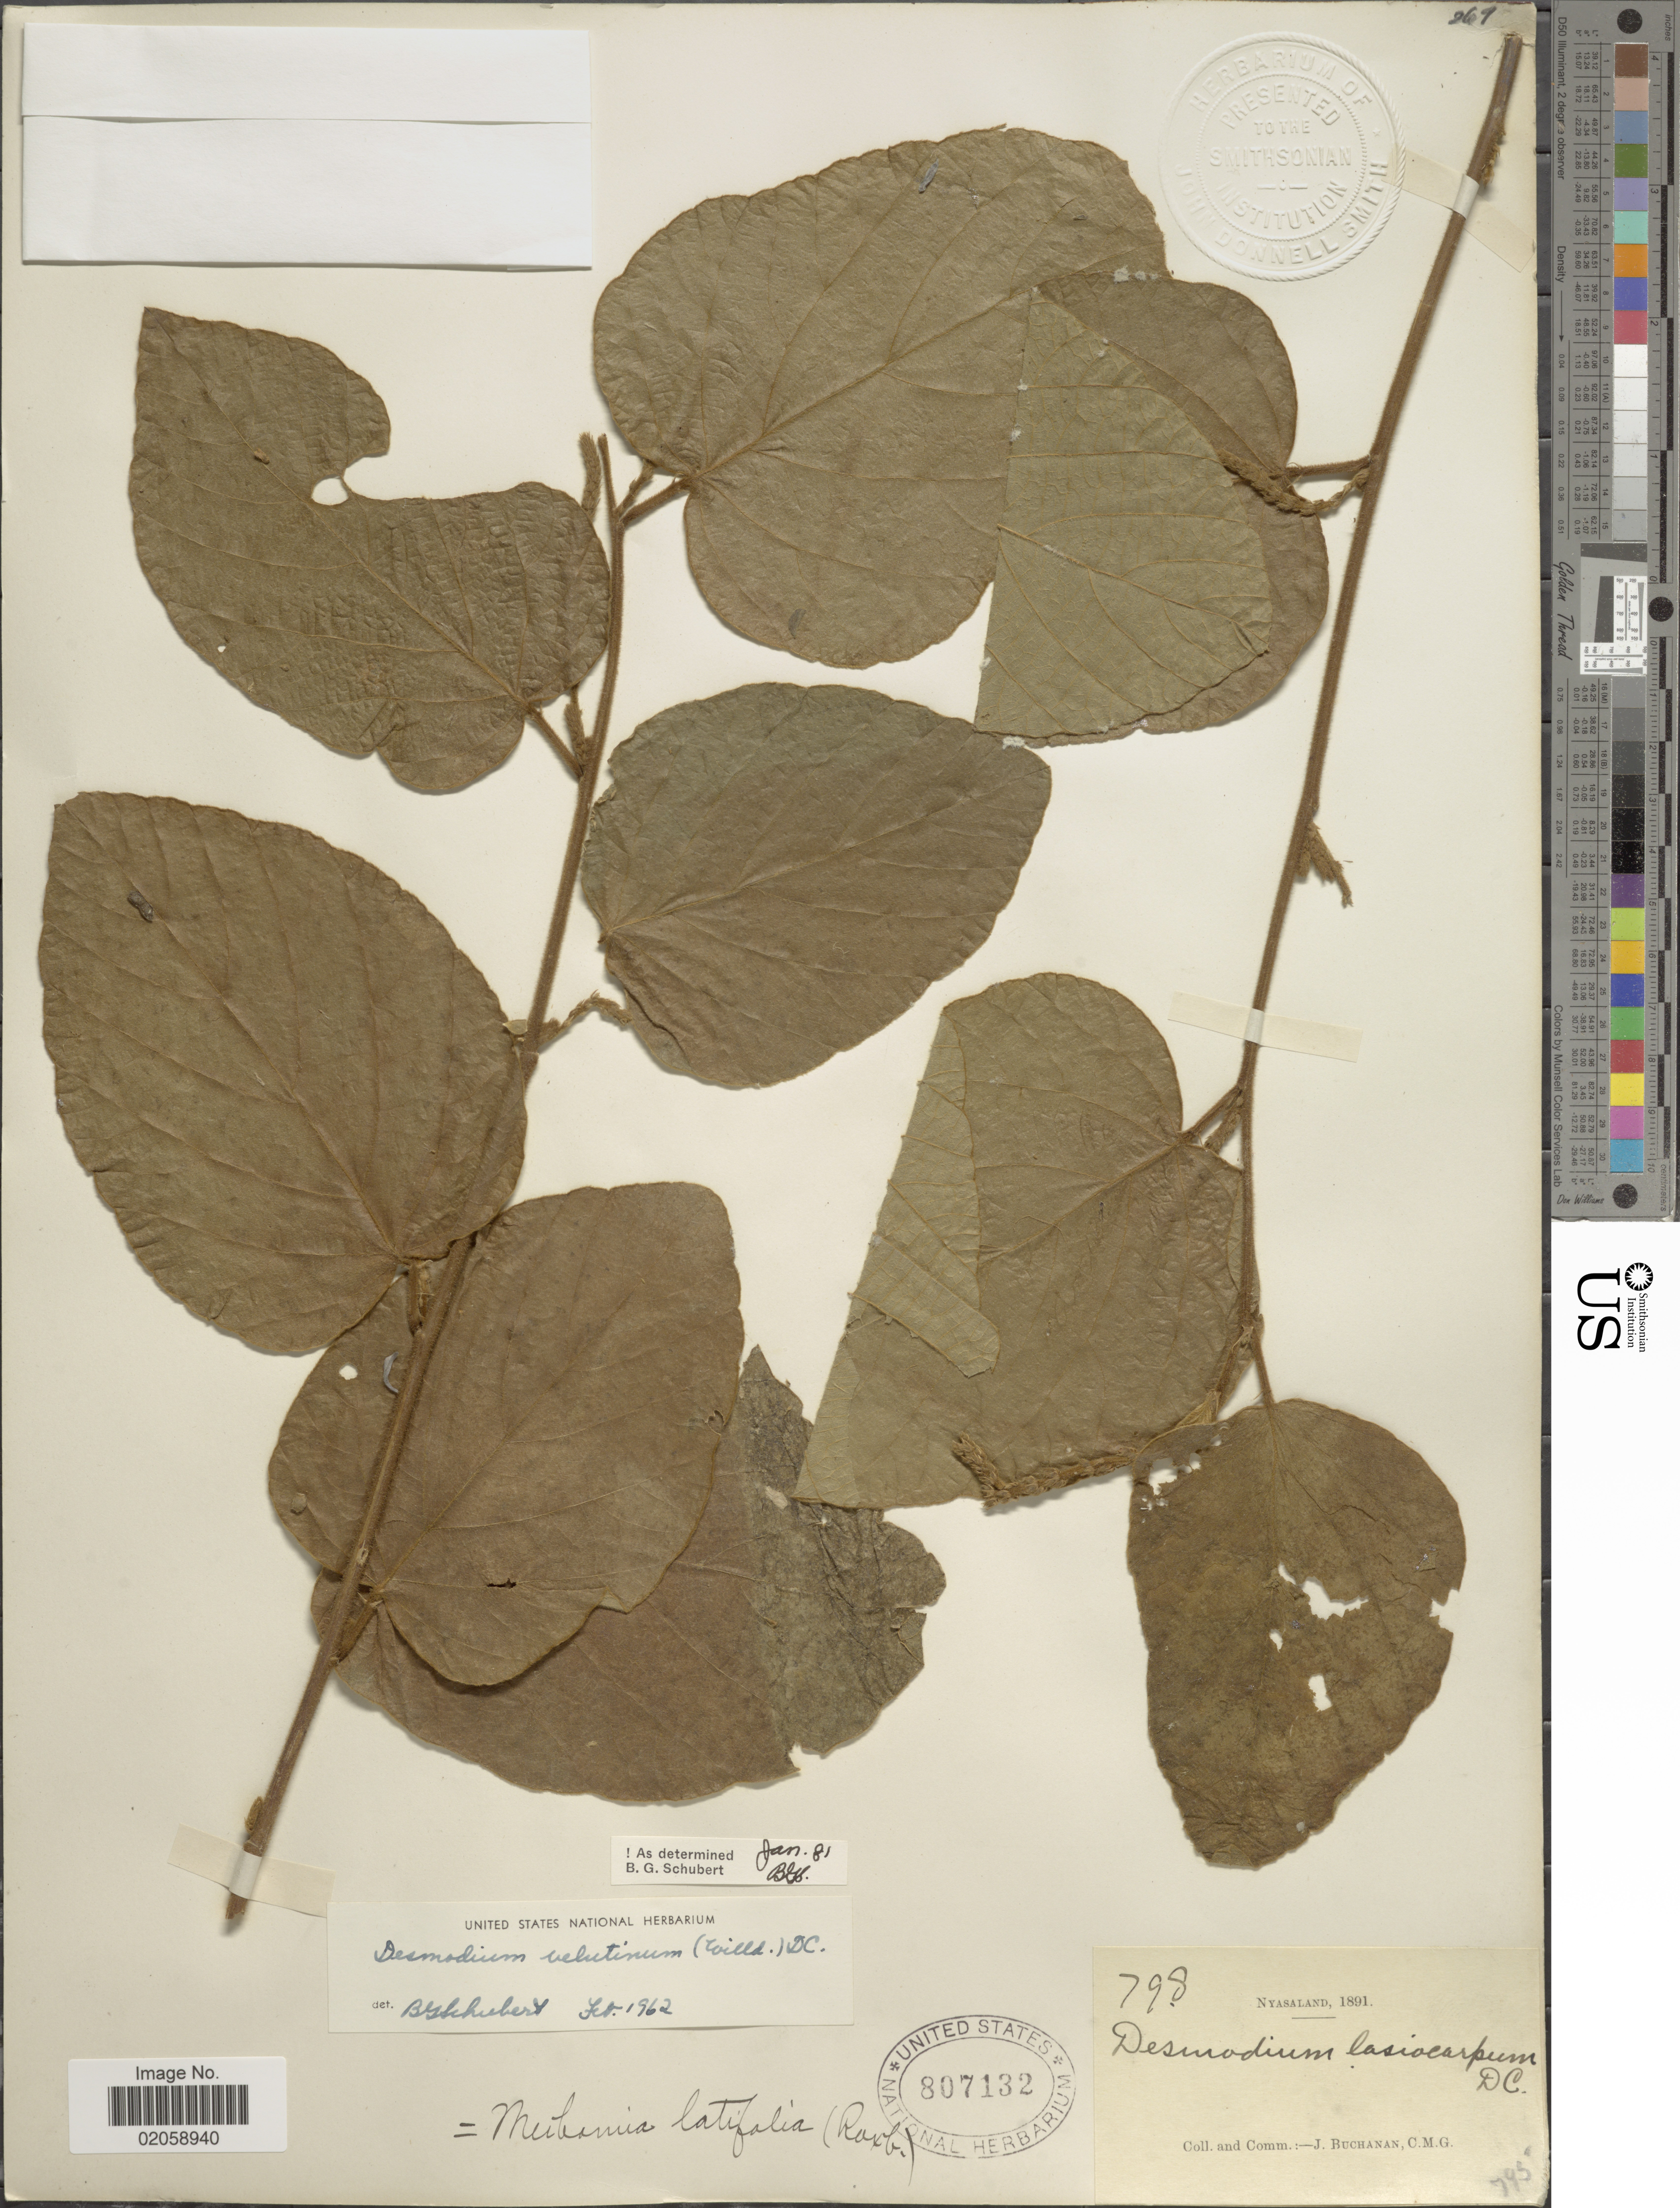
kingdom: Plantae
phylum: Tracheophyta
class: Magnoliopsida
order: Fabales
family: Fabaceae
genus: Polhillides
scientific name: Polhillides velutina subsp. velutina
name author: (Willd.) H. Ohashi & K. Ohashi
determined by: Strong, Mark T., (BOT), Smithsonian Institution - National Museum of Natural History (UNITED STATES)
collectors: J. Buchanan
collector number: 798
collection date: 1891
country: Malawi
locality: Nyasaland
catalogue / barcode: US 807132